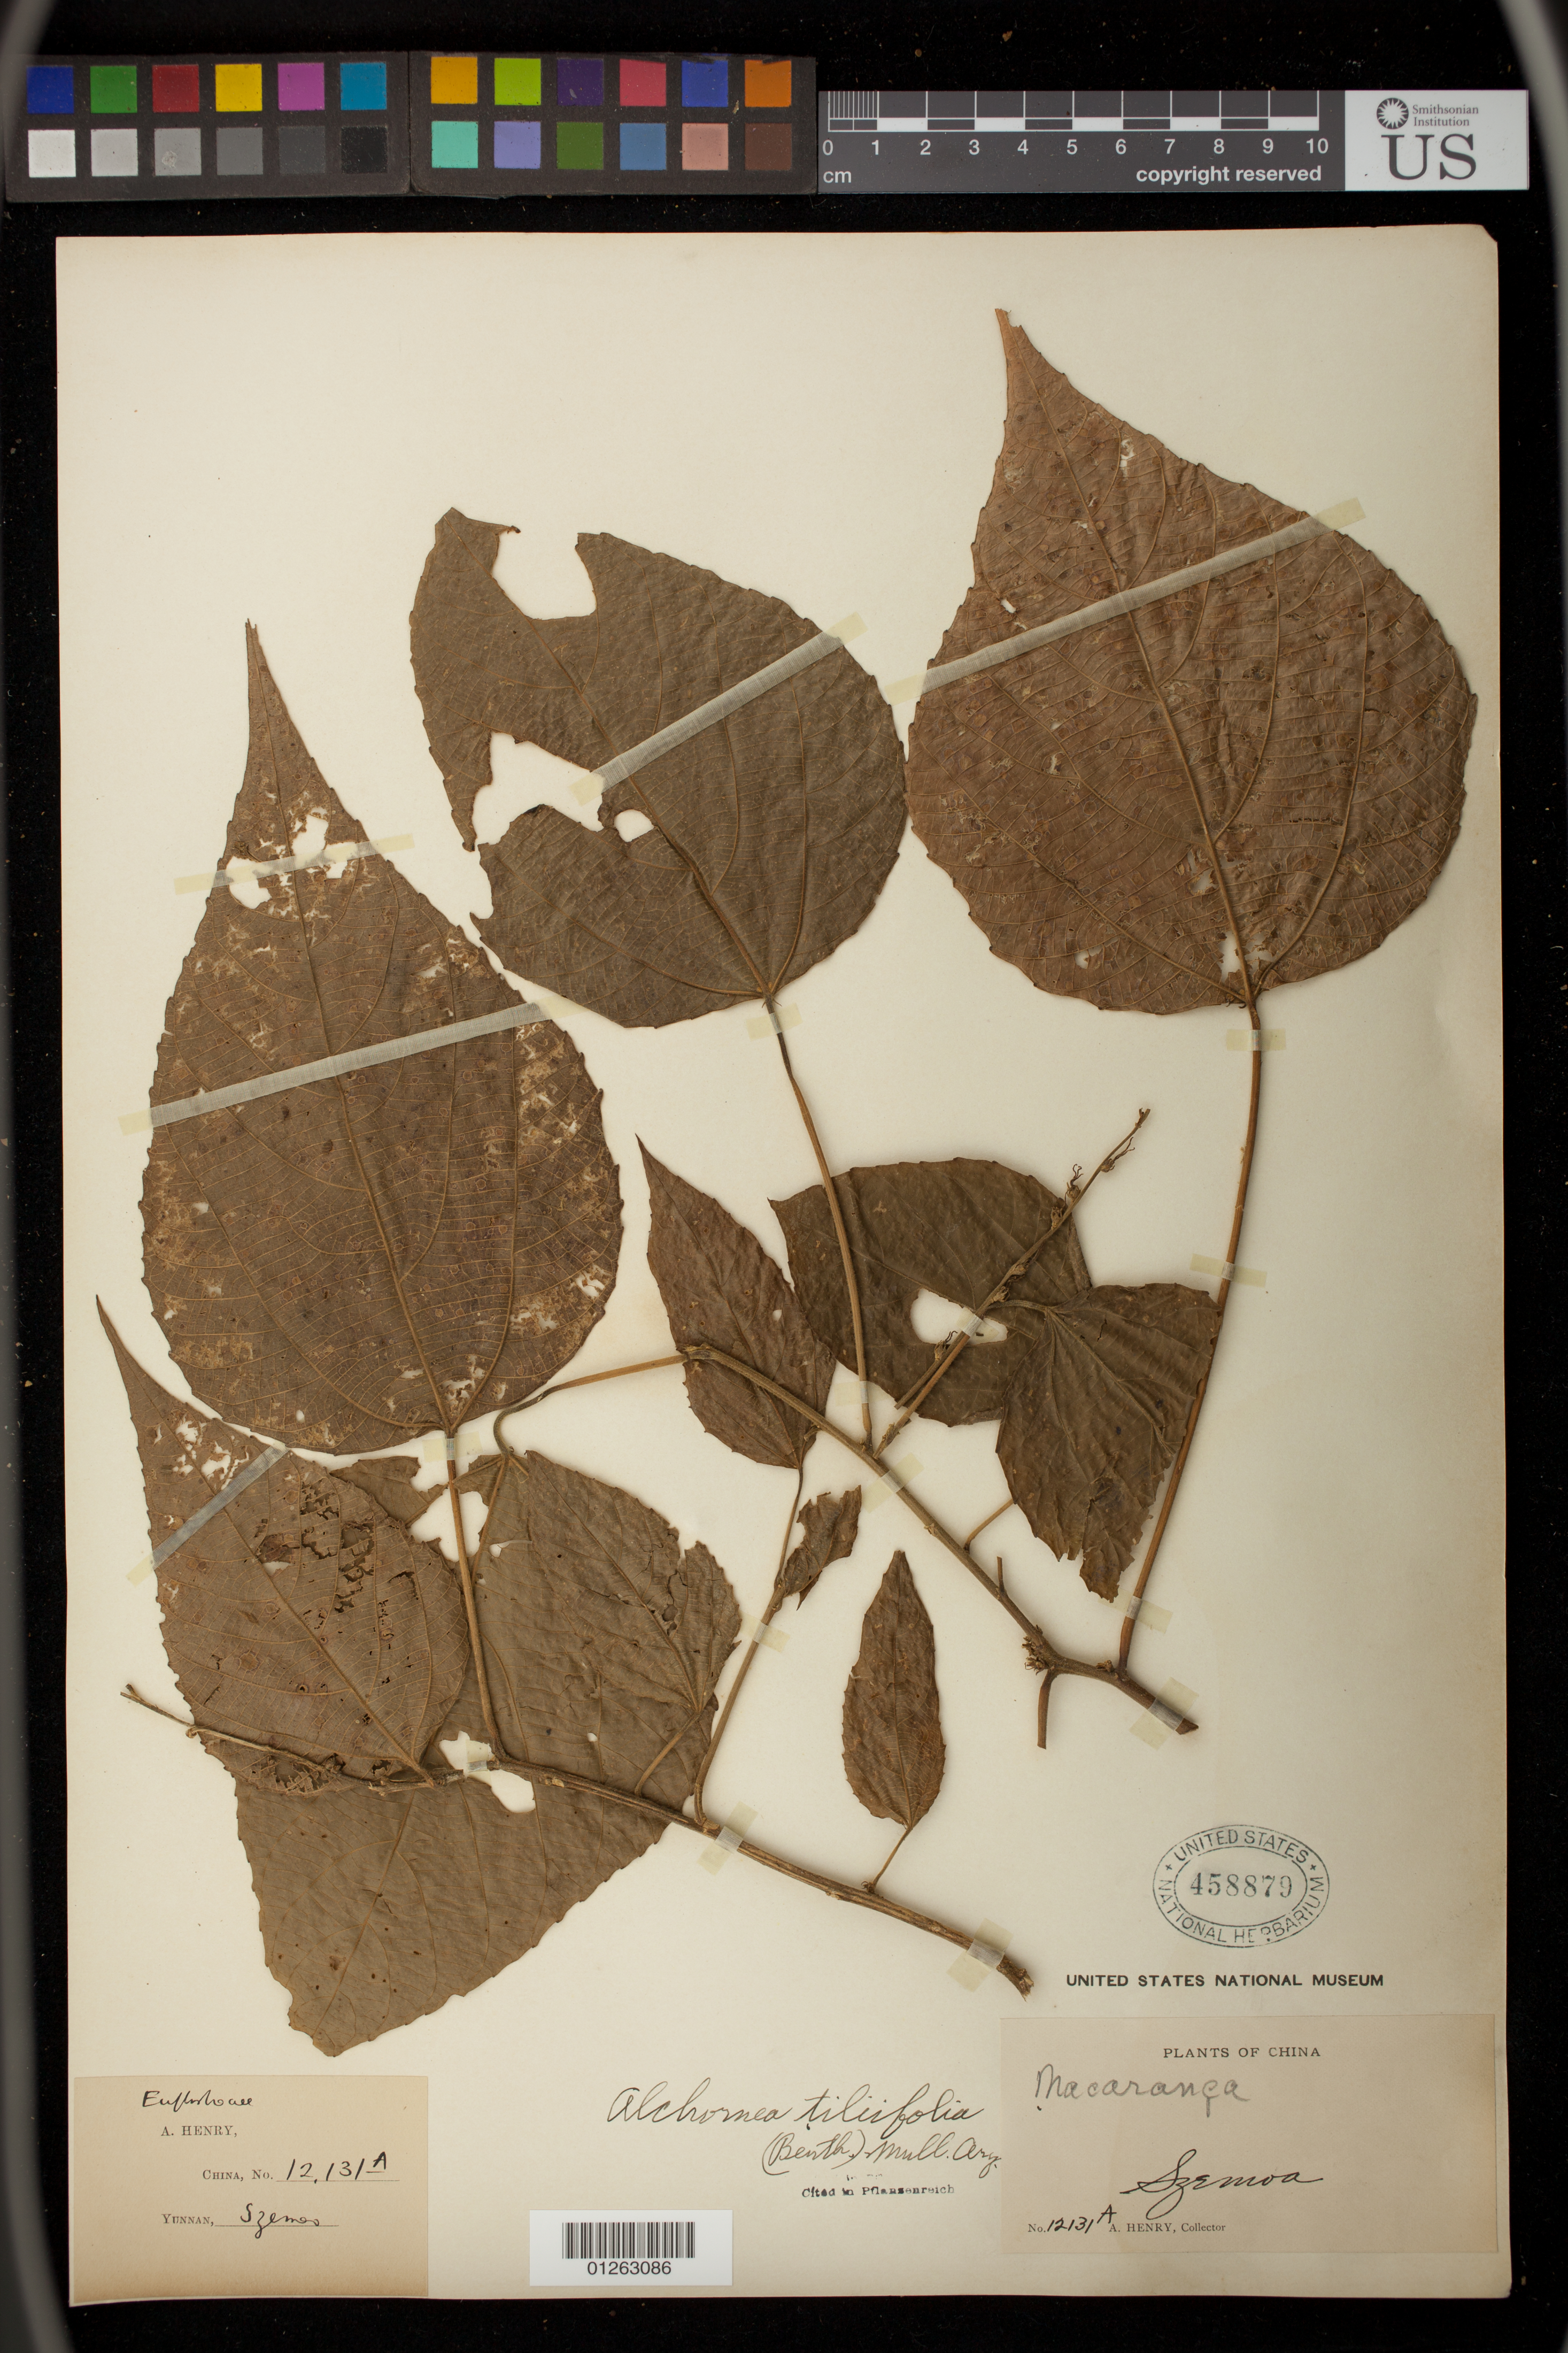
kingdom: Plantae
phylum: Tracheophyta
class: Magnoliopsida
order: Malpighiales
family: Euphorbiaceae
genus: Alchornea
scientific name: Alchornea sp.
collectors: A. Henry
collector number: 12131 A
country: China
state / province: Yunnan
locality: Szemoa.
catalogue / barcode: US 458879